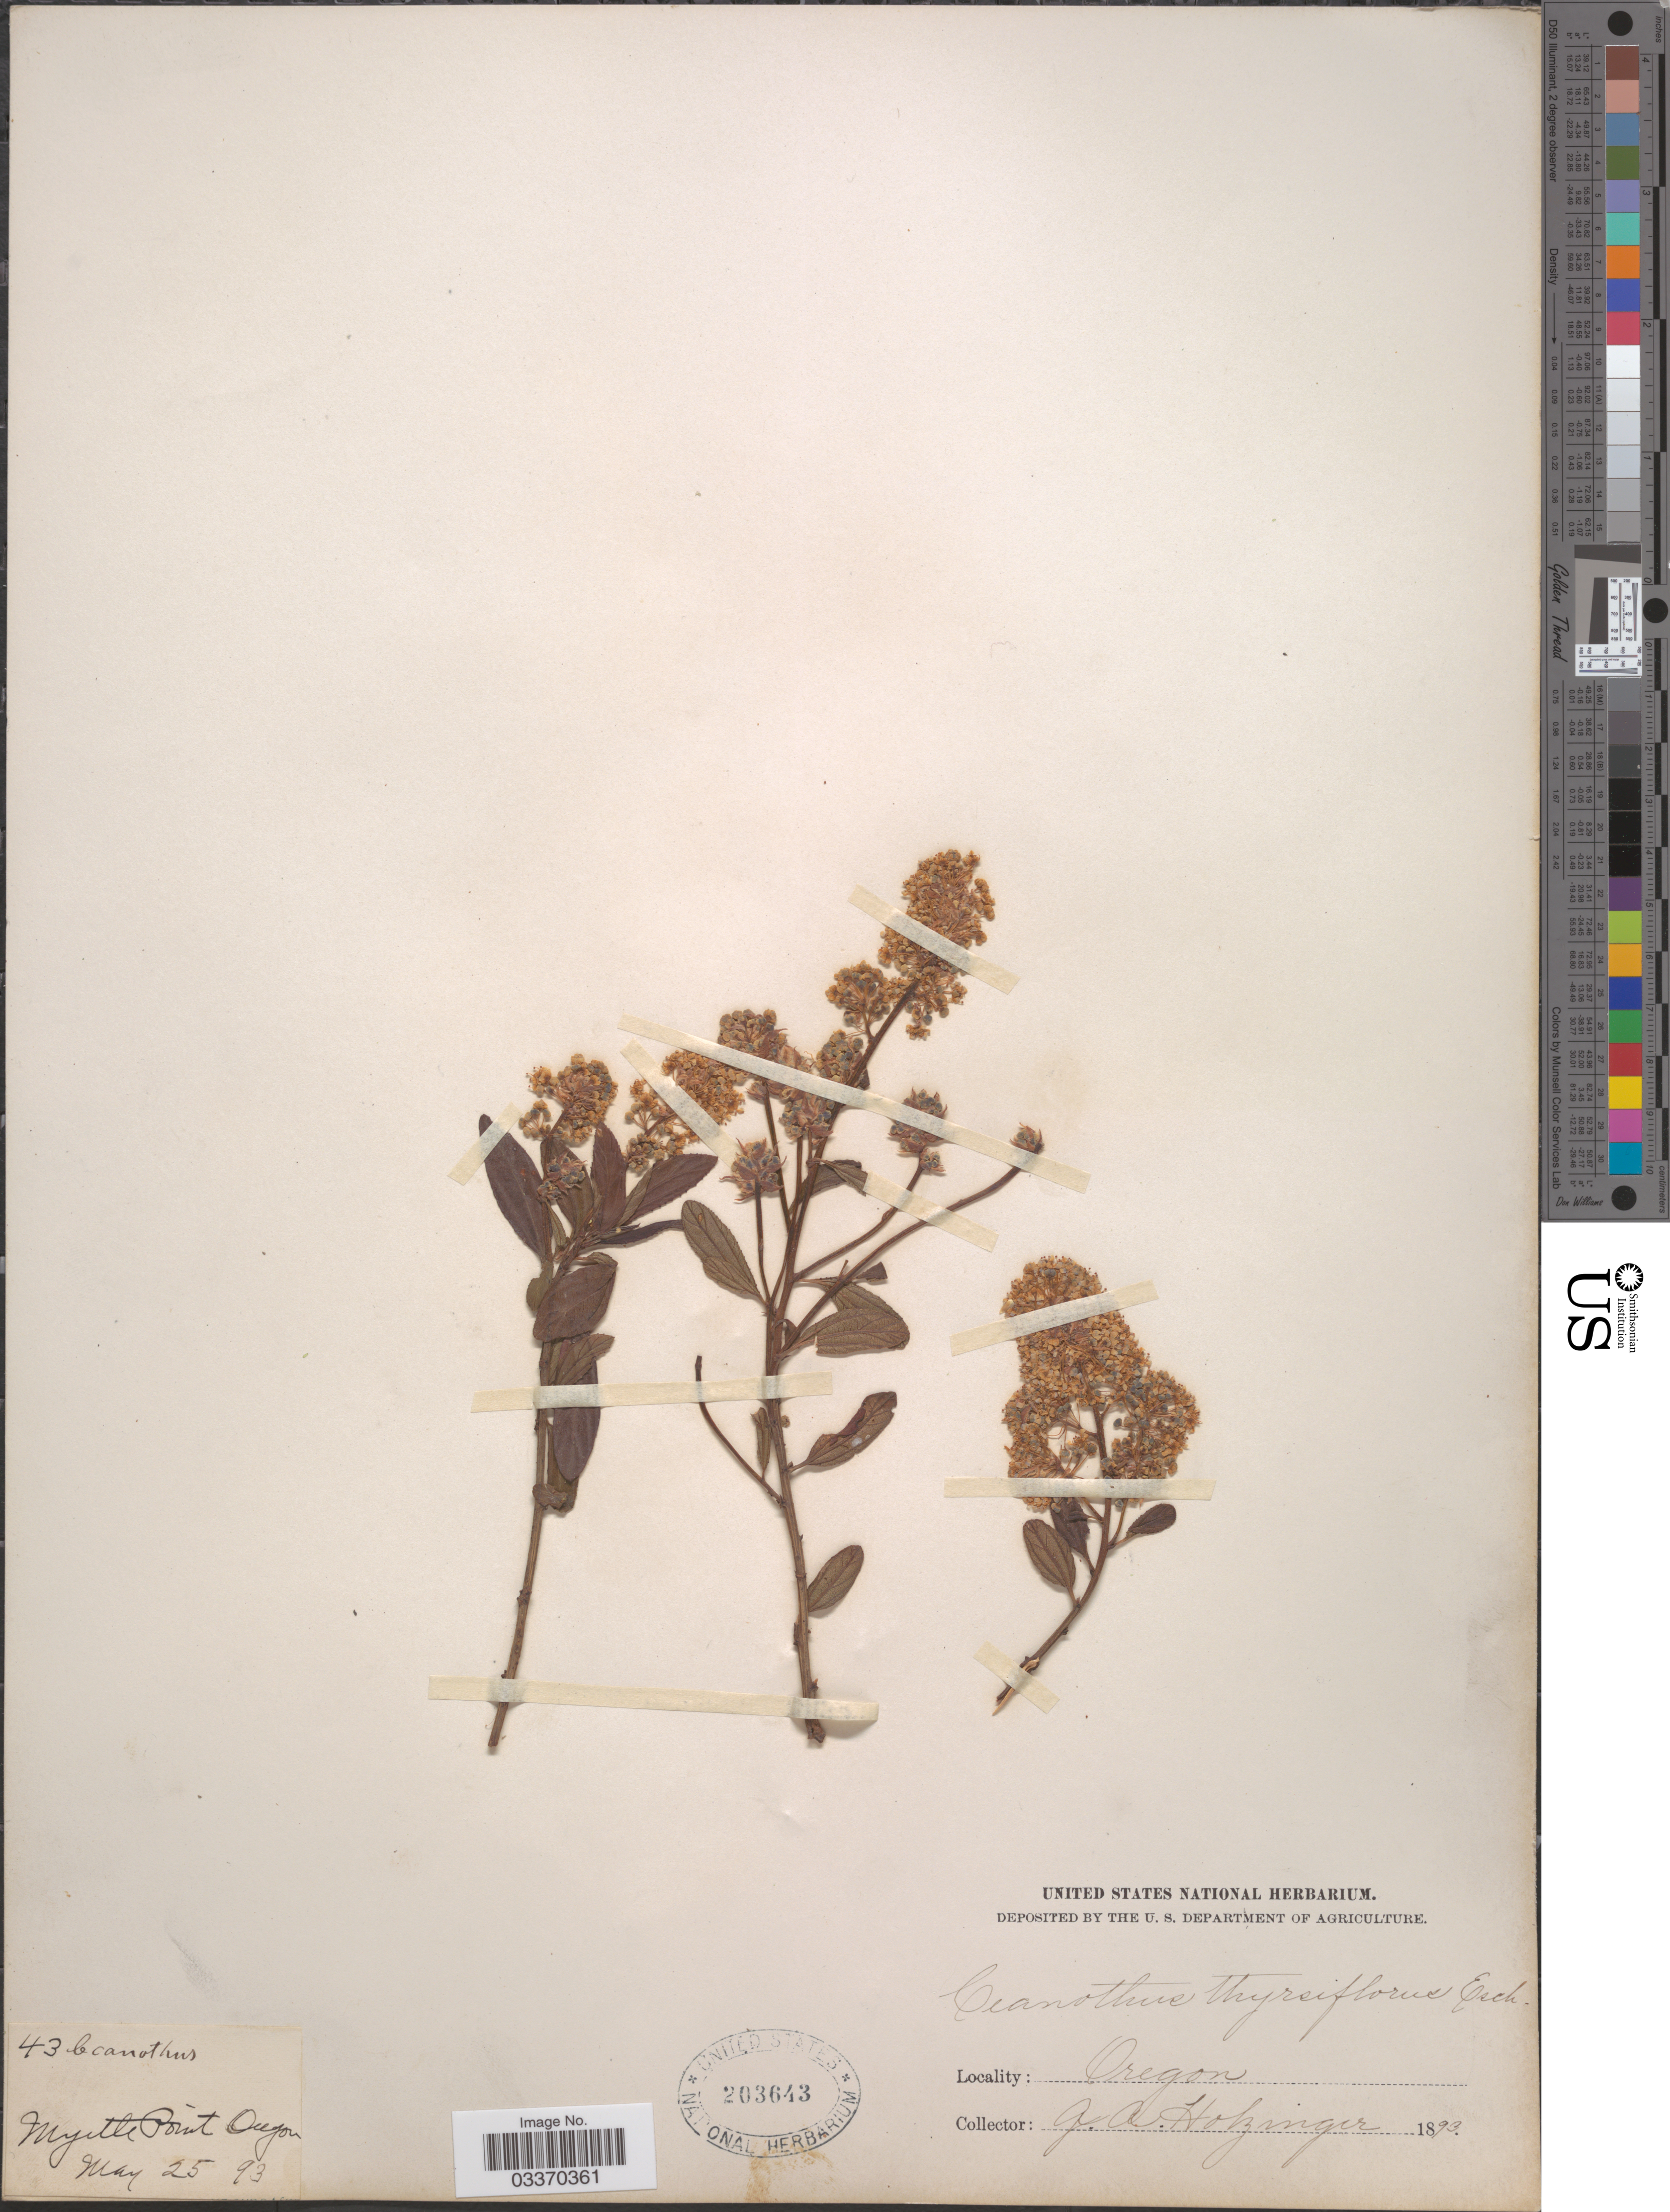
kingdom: Plantae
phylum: Tracheophyta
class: Magnoliopsida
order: Rosales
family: Rhamnaceae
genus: Ceanothus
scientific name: Ceanothus thyrsiflorus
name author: Eschsch.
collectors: G. A. Holzinger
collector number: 43?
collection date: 1893-05-25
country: United States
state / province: Oregon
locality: Myrtle Point.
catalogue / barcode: US 203643